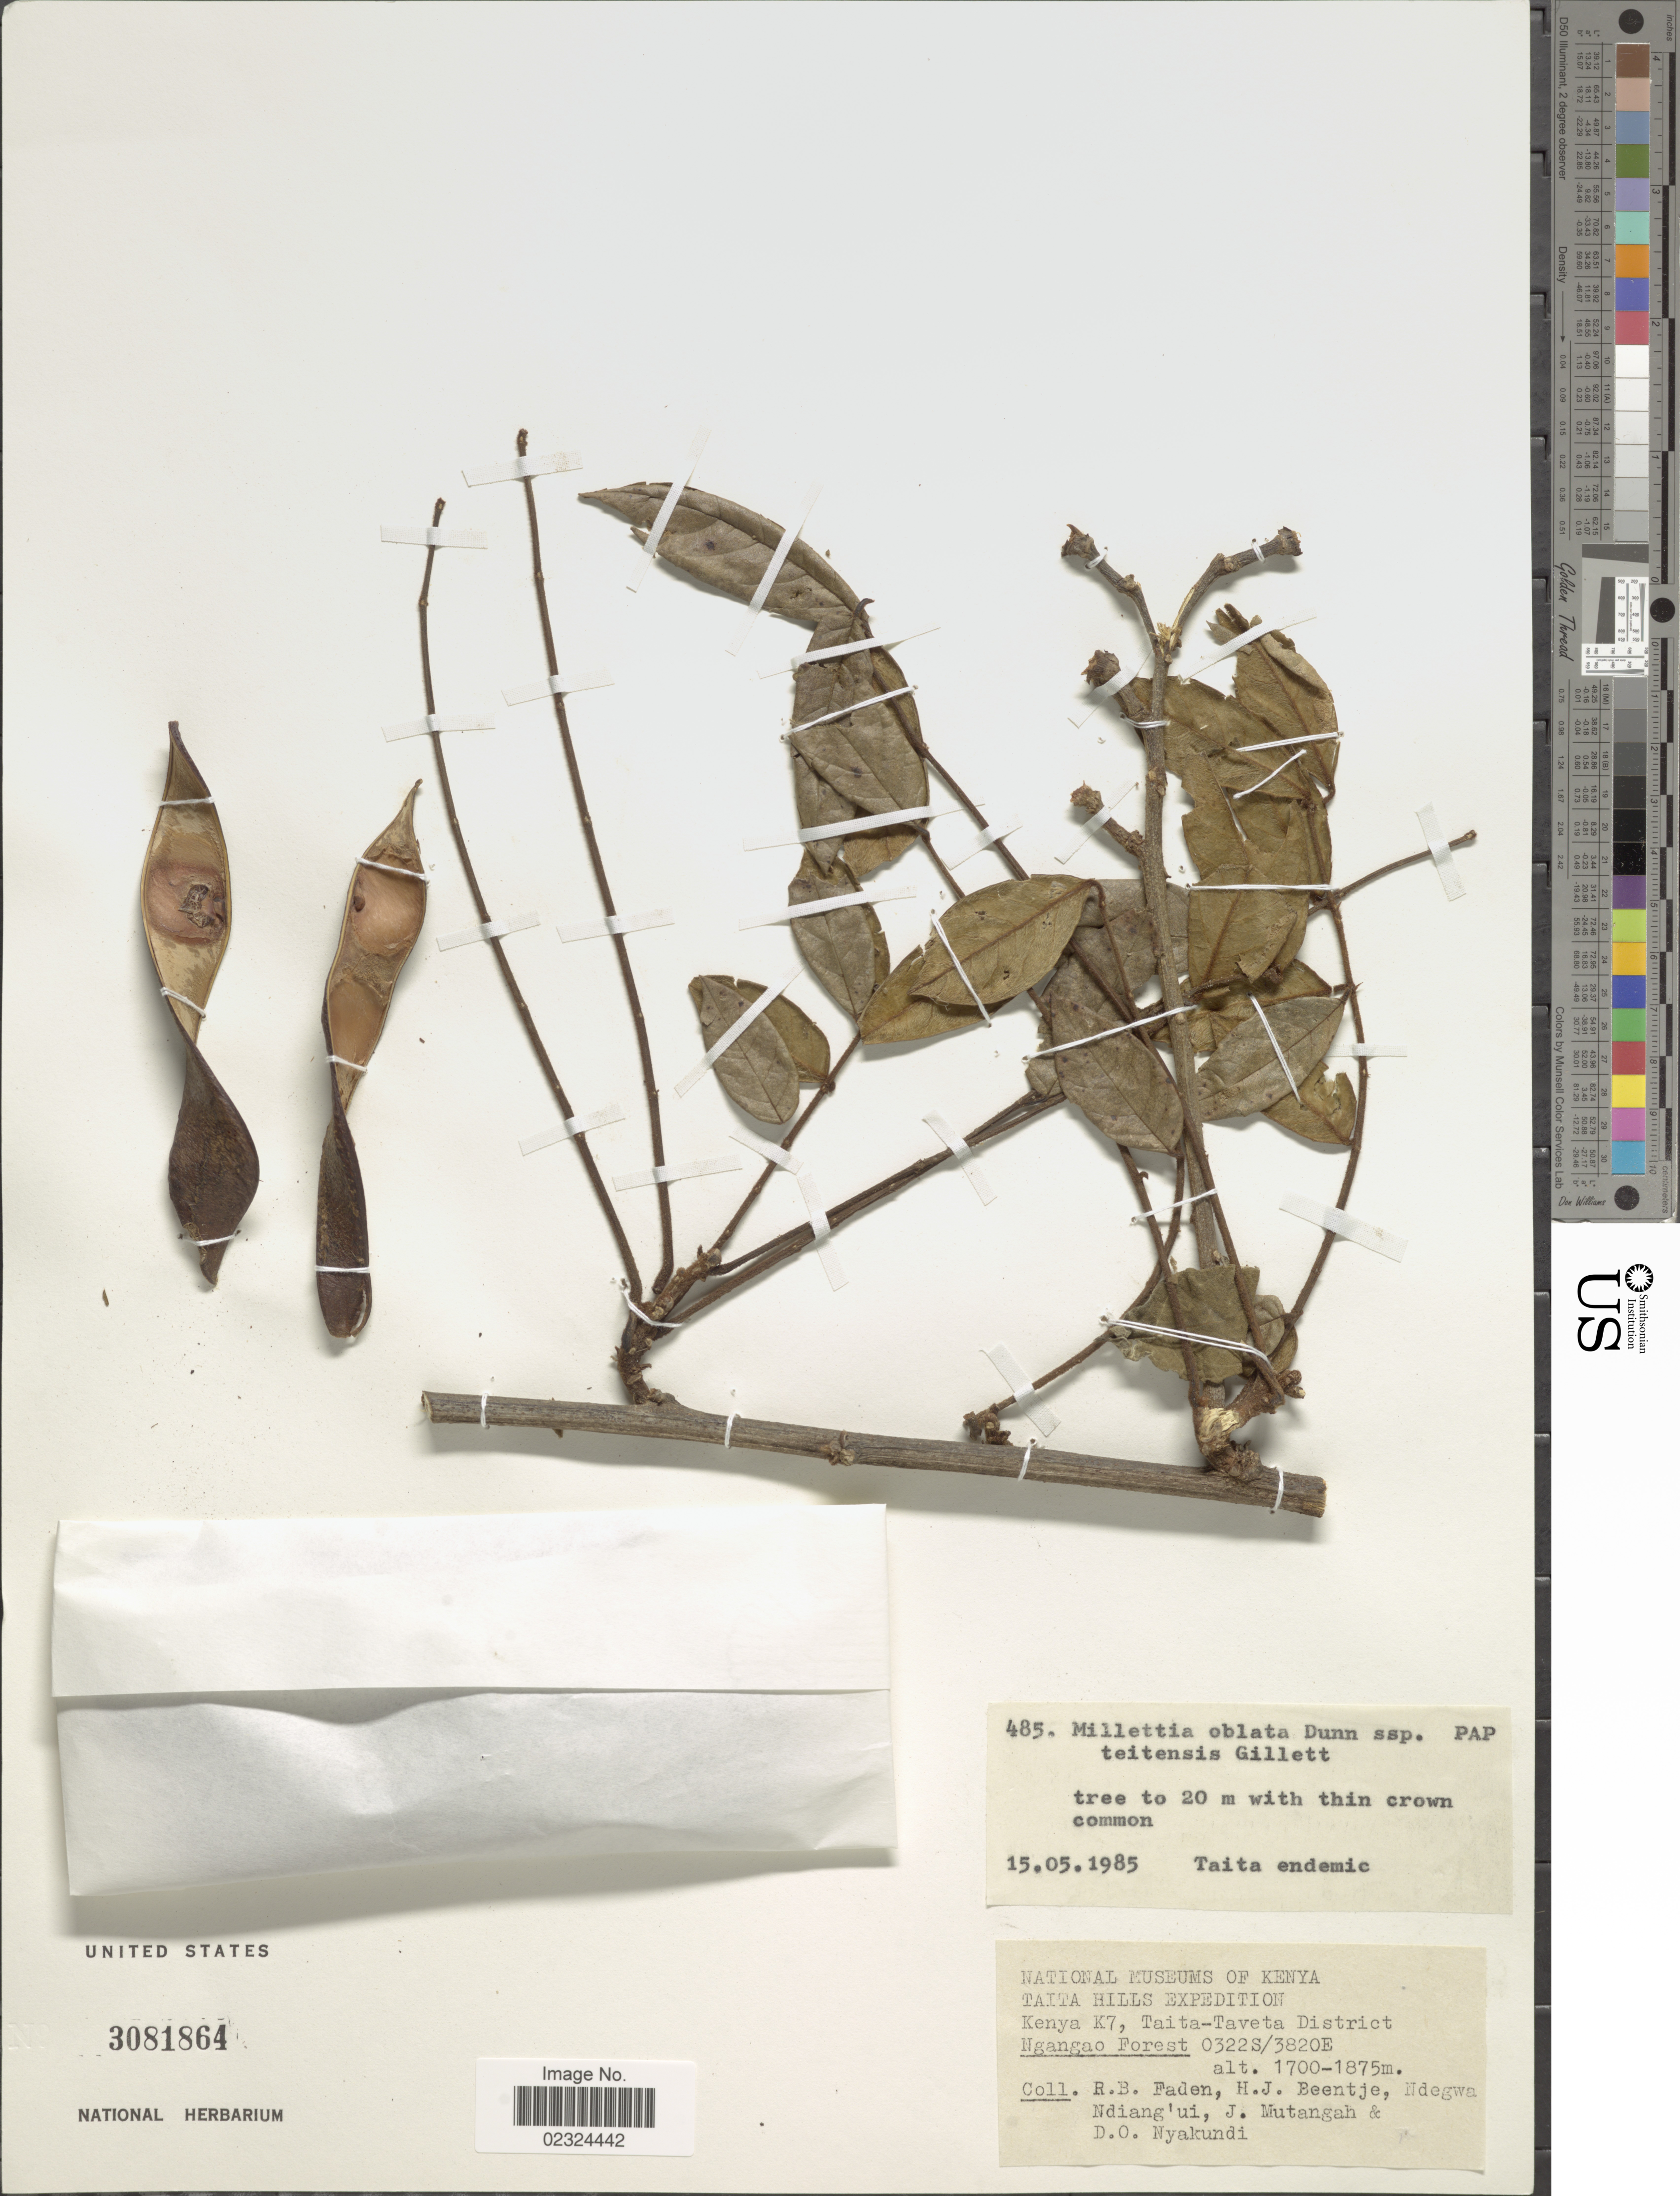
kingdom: Plantae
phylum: Tracheophyta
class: Magnoliopsida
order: Fabales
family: Fabaceae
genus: Millettia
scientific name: Millettia oblata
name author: Dunn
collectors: R. B. Faden, H. J. Beentje, Ndegwa Ndiang'ui, J. Mutangah & D. Nyakundi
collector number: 485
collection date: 1985-05-15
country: Kenya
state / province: Taita Taveta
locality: Taita Hills, Kenya K7, Ngangao Forest.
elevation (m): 1700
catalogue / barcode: US 3081864